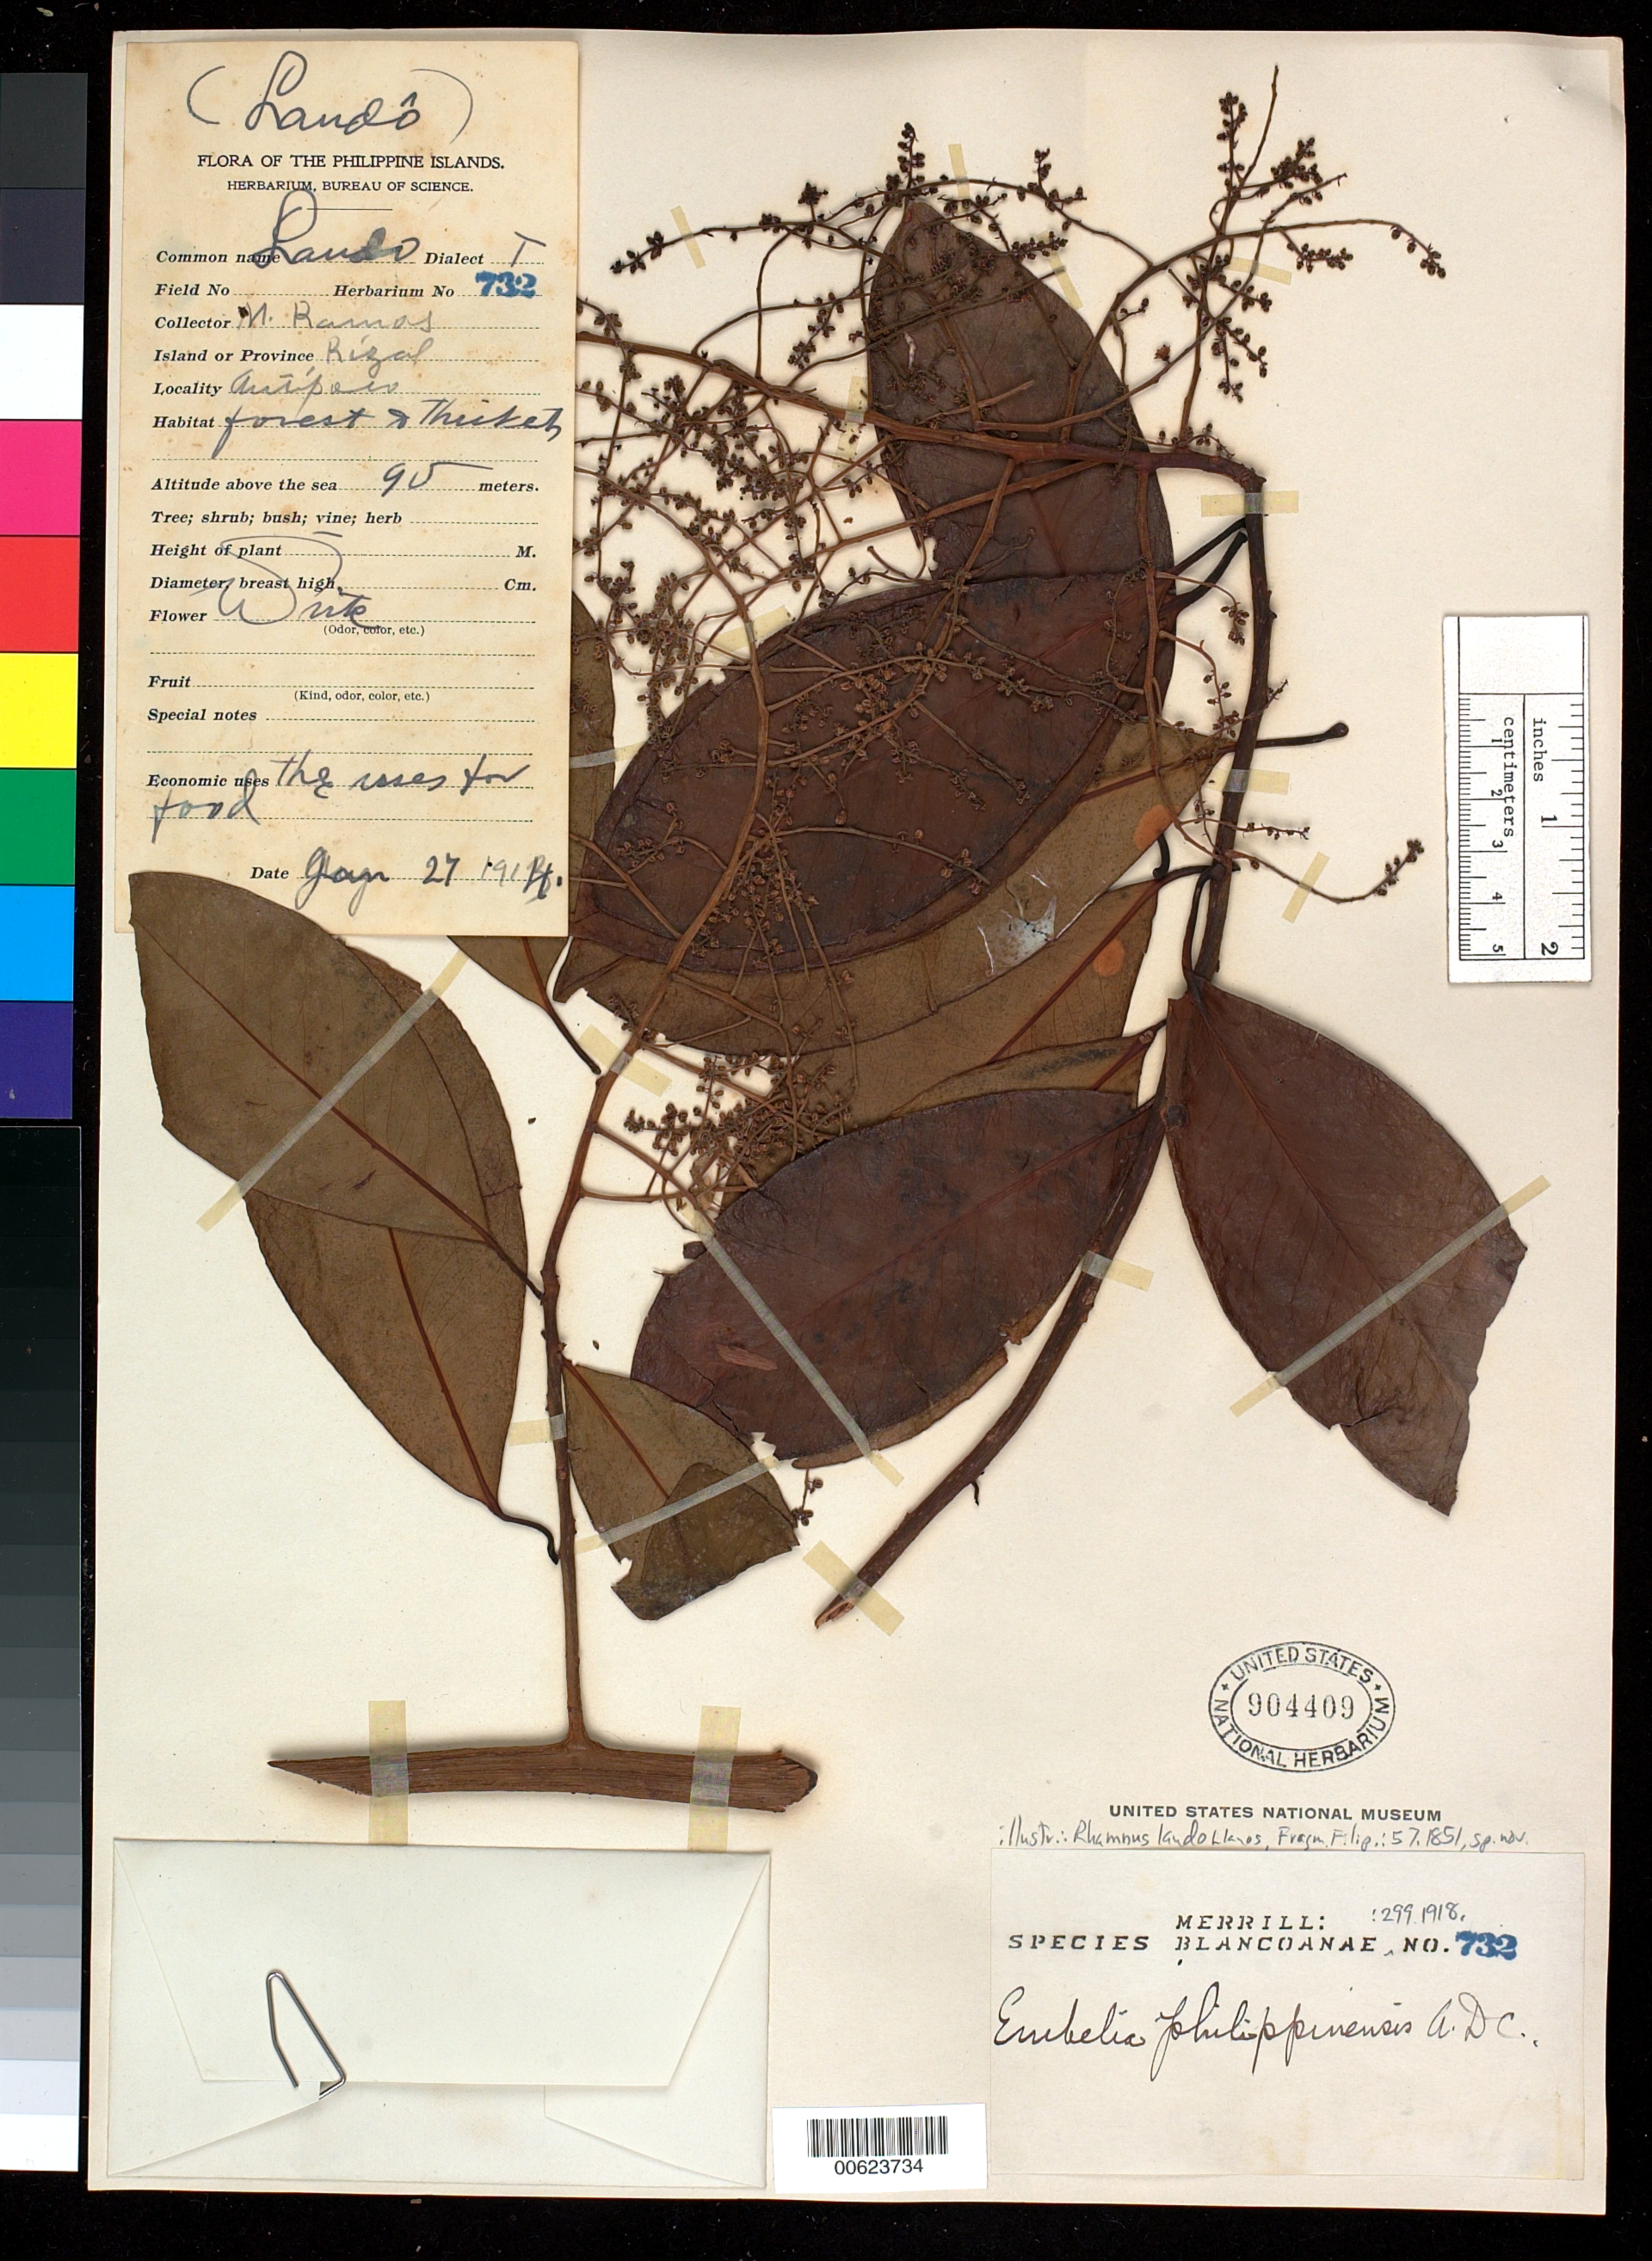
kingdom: Plantae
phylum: Tracheophyta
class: Magnoliopsida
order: Rosales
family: Rhamnaceae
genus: Rhamnus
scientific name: Rhamnus lando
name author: Llanos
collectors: M. Ramos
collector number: Sp. Blancoan. 0732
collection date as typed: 27 Jan 1914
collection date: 1914-01-27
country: Philippines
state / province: Calabarzon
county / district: Rizal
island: Luzon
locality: Antipolo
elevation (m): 90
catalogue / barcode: US 904409